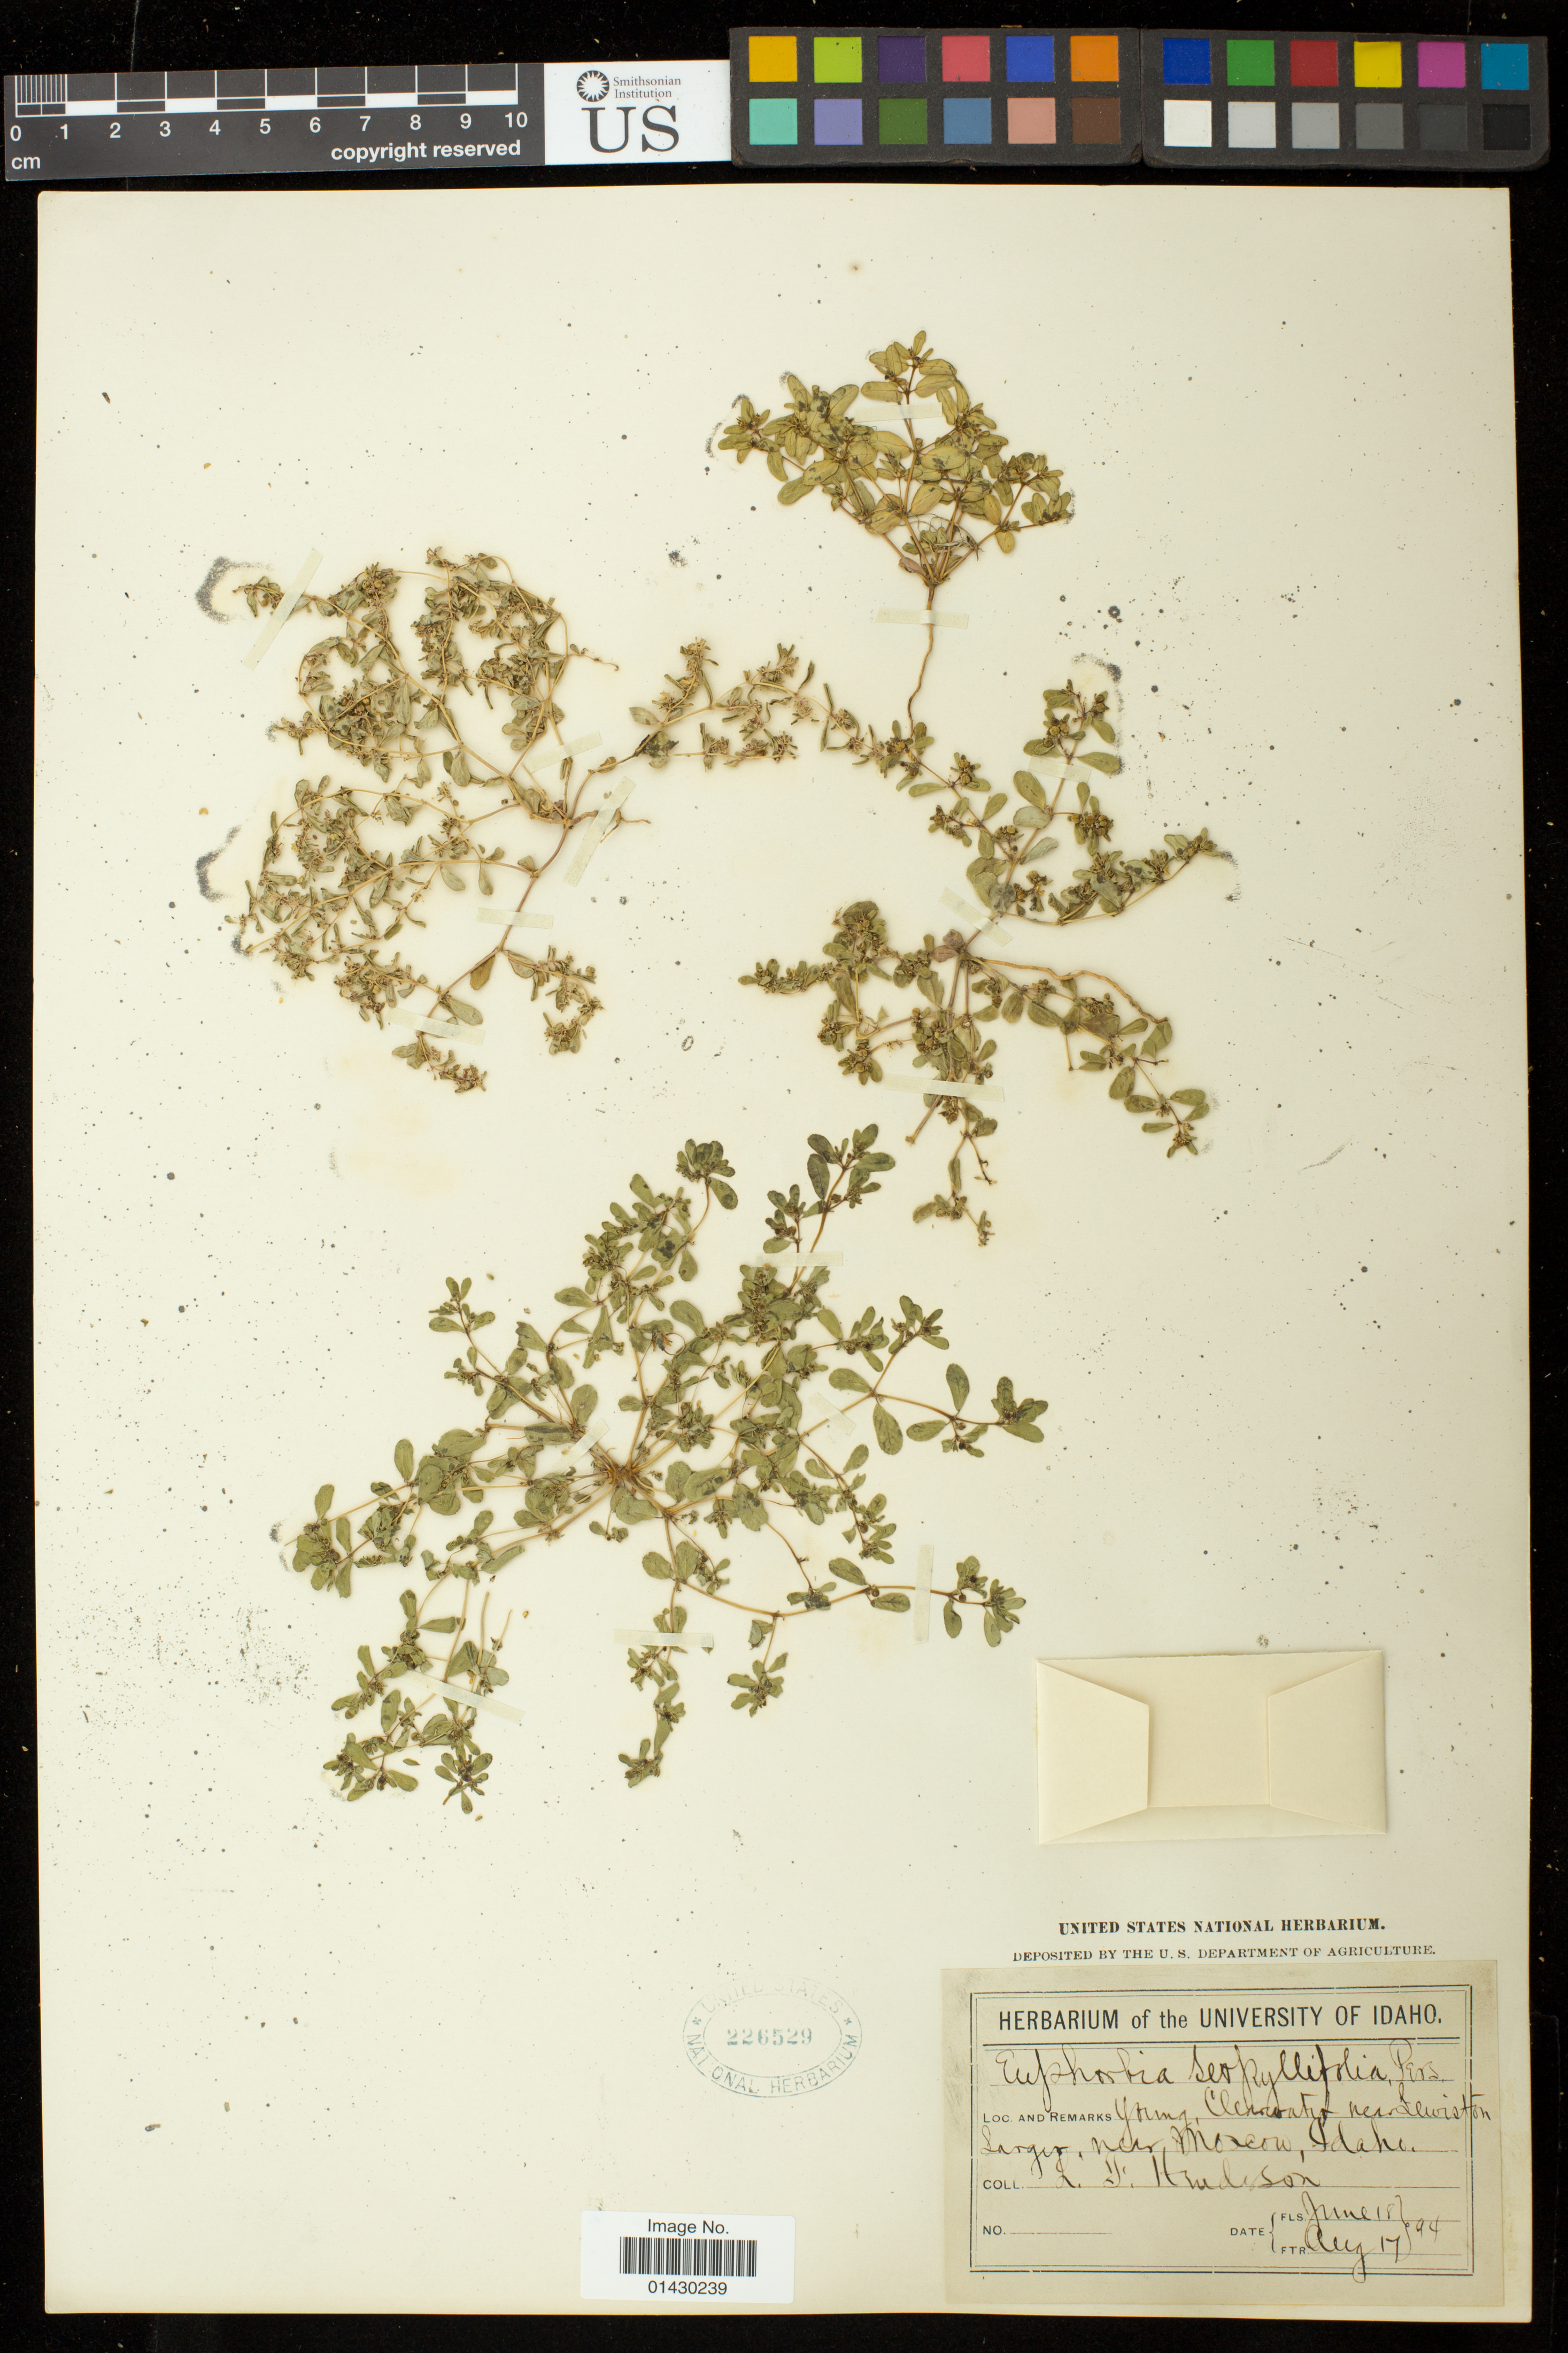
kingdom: Plantae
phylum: Tracheophyta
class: Magnoliopsida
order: Malpighiales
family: Euphorbiaceae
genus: Euphorbia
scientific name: Euphorbia serpillifolia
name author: Pers.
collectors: L. F. Hudson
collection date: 1894-06-18/1894-08-17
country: United States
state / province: Idaho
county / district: Latah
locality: Clearwater near Lewiston Near Moscow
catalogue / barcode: US 226529